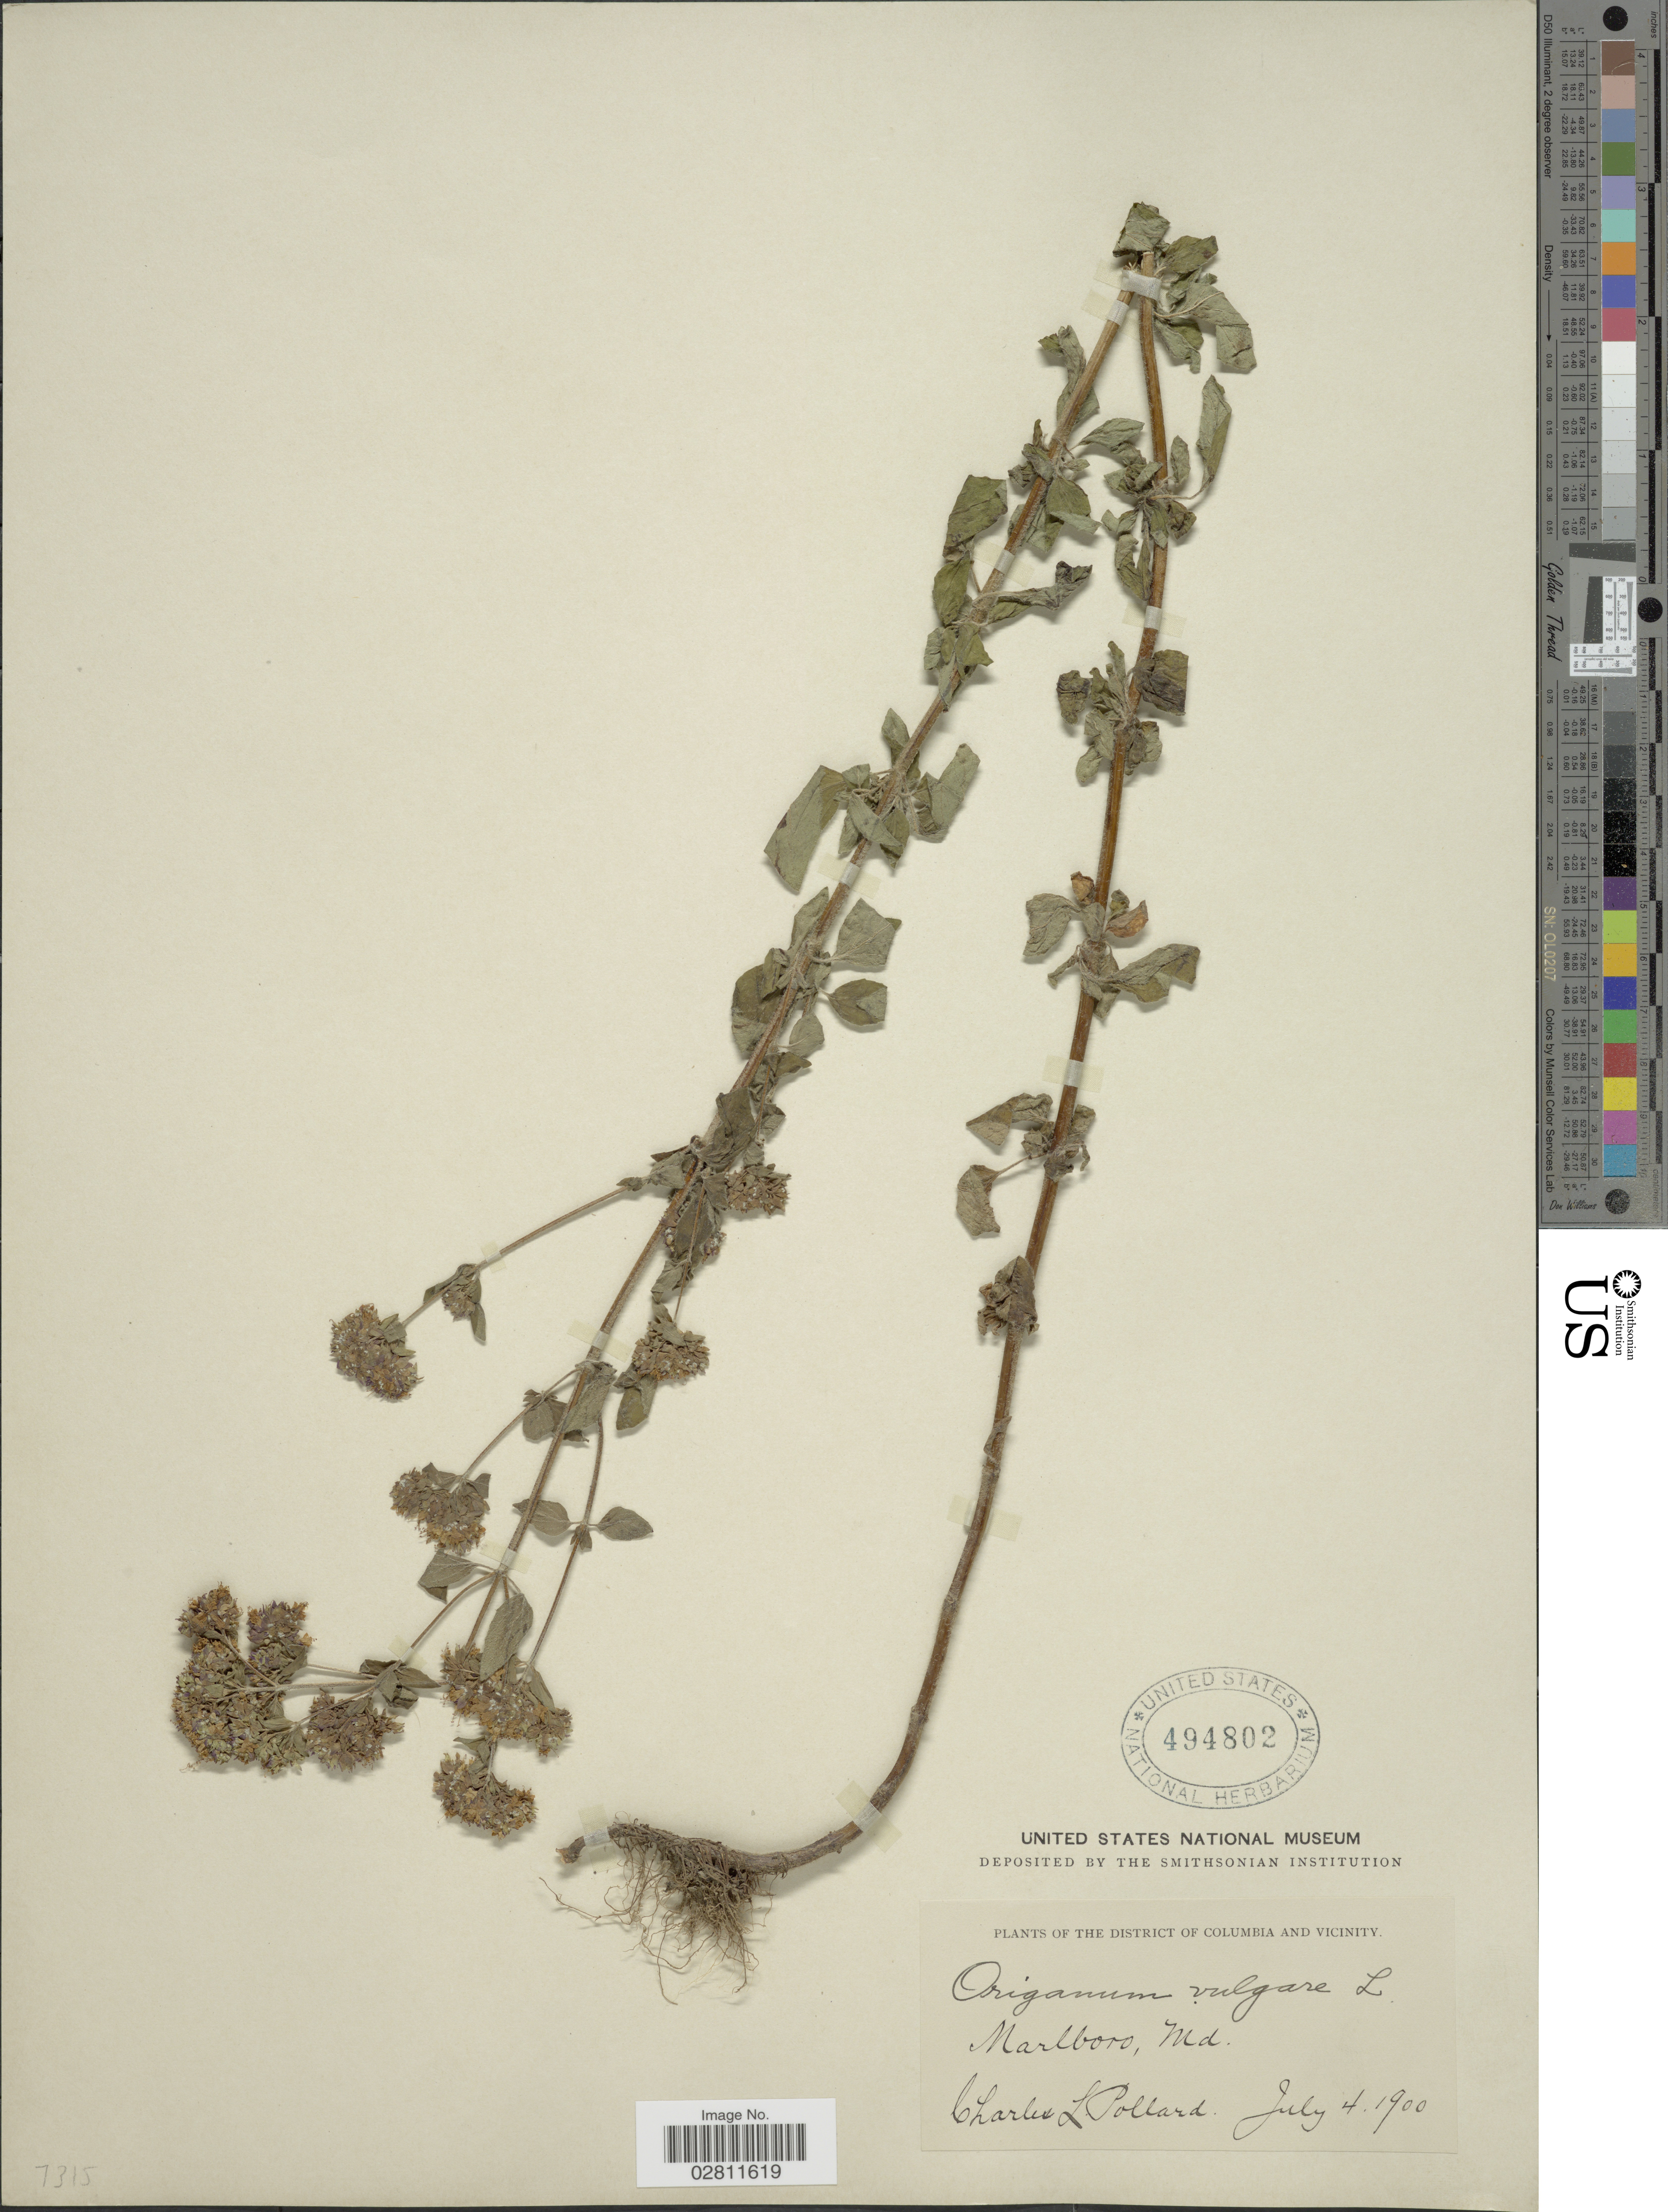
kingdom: Plantae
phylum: Tracheophyta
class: Magnoliopsida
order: Lamiales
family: Lamiaceae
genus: Origanum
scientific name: Origanum vulgare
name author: L.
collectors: C. L. Pollard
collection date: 1900-07-04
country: United States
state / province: Maryland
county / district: Prince George's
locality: Marlboro.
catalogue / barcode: US 494802